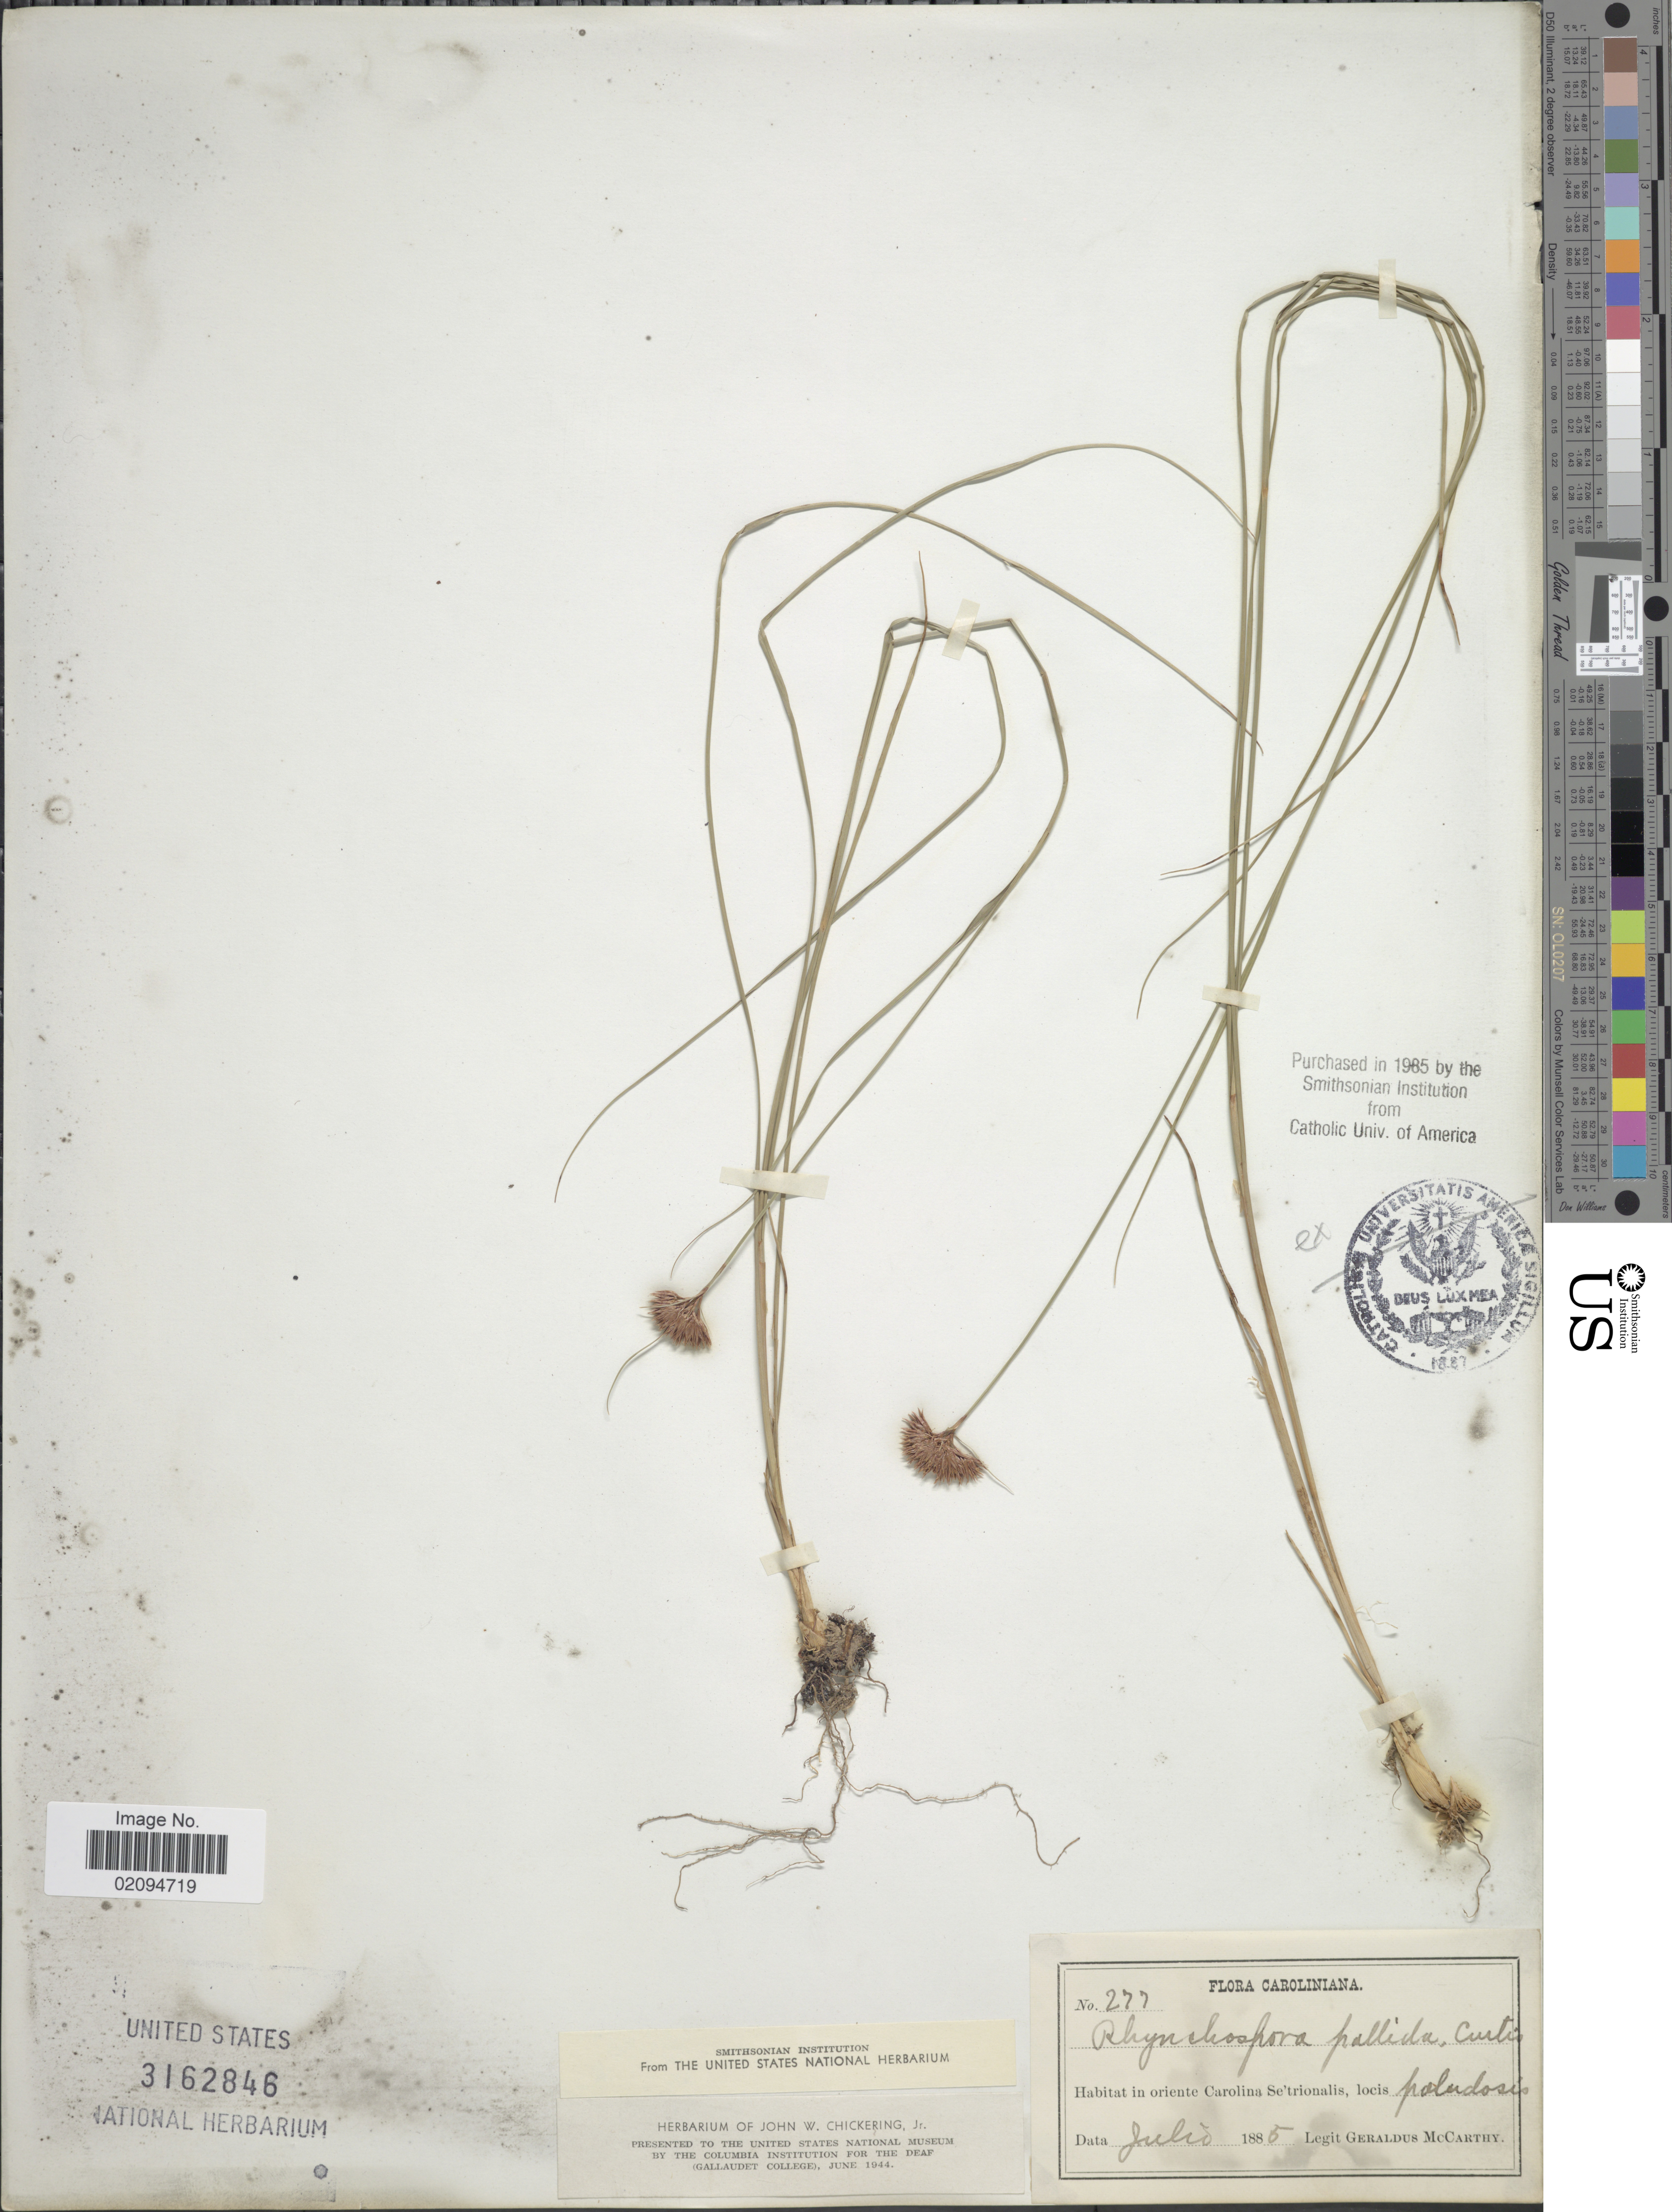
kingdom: Plantae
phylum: Tracheophyta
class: Liliopsida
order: Poales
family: Cyperaceae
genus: Rhynchospora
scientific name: Rhynchospora pallida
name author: M.A. Curtis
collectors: M. McCarthy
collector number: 277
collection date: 1885-07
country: United States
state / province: North Carolina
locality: Caroliniana. in oriente Carolina Se'trionalis, locis paludosis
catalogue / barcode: US 3162846